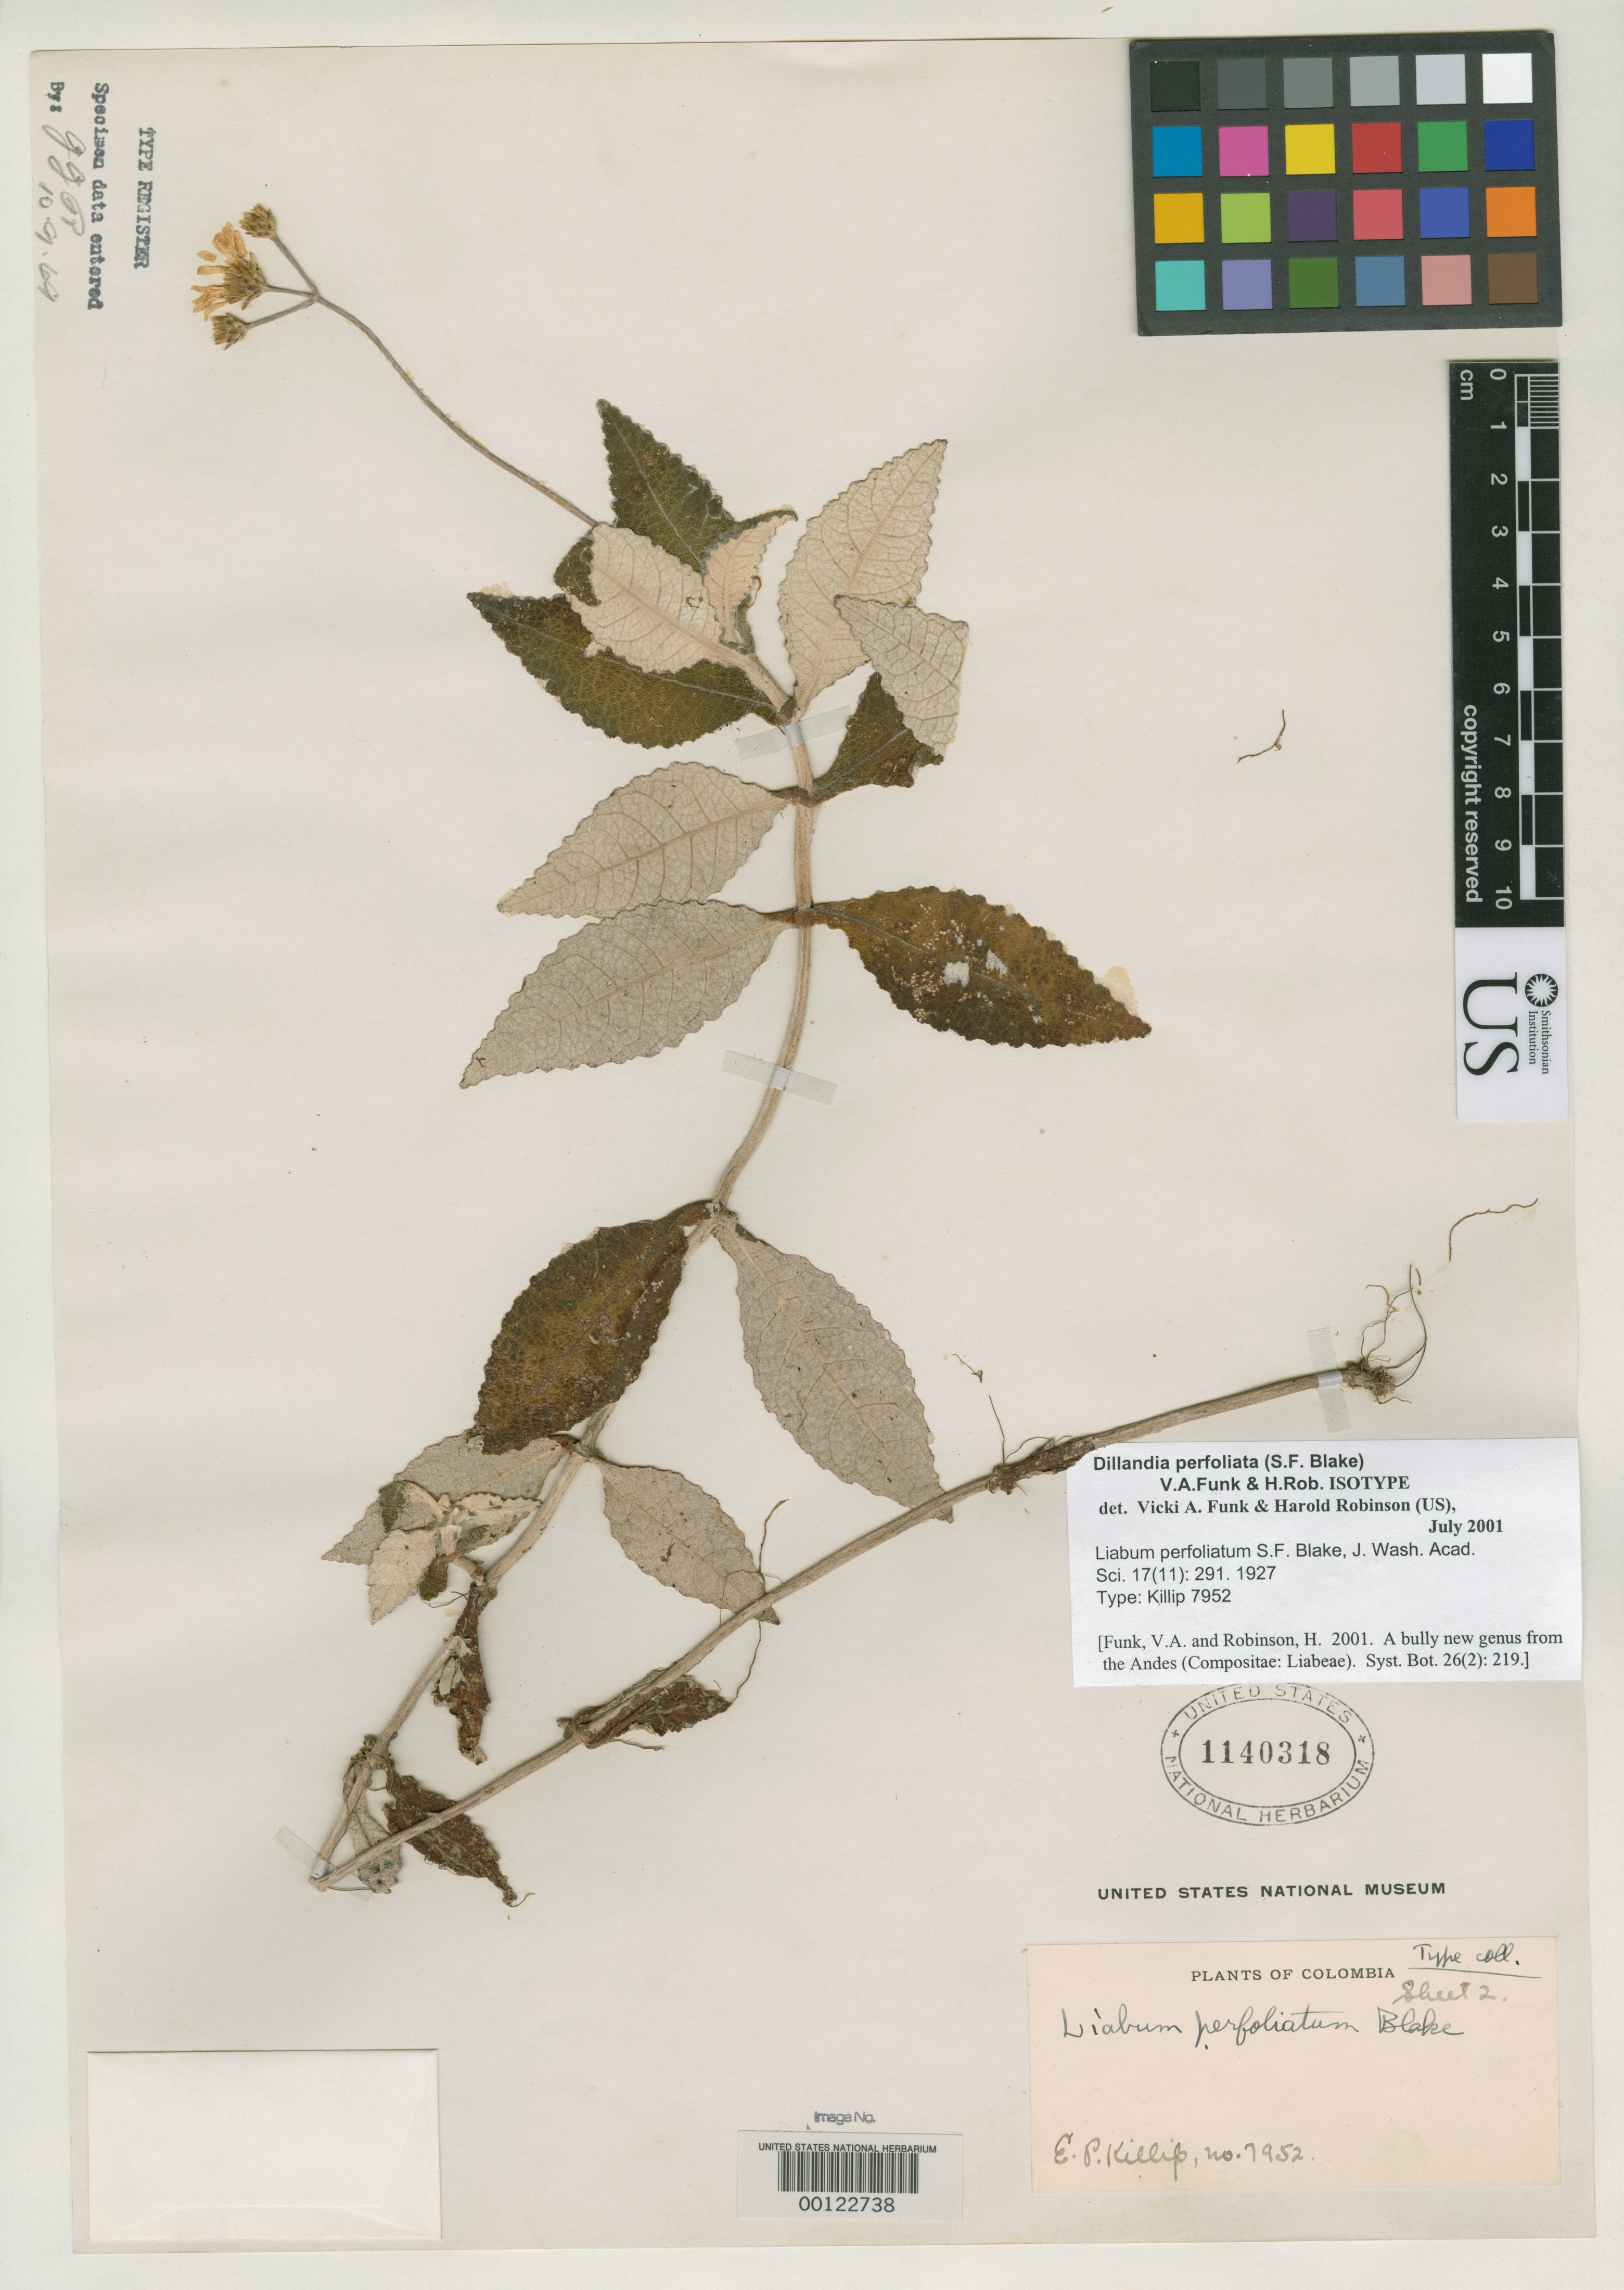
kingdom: Plantae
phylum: Tracheophyta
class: Magnoliopsida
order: Asterales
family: Asteraceae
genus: Liabum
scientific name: Liabum perfoliatum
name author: S.F. Blake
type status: Isotype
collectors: E. P. Killip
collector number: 7952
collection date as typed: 01 Jul 1922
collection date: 1922-07-01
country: Colombia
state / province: Cauca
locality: Micay Valley.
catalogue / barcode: US 1140318